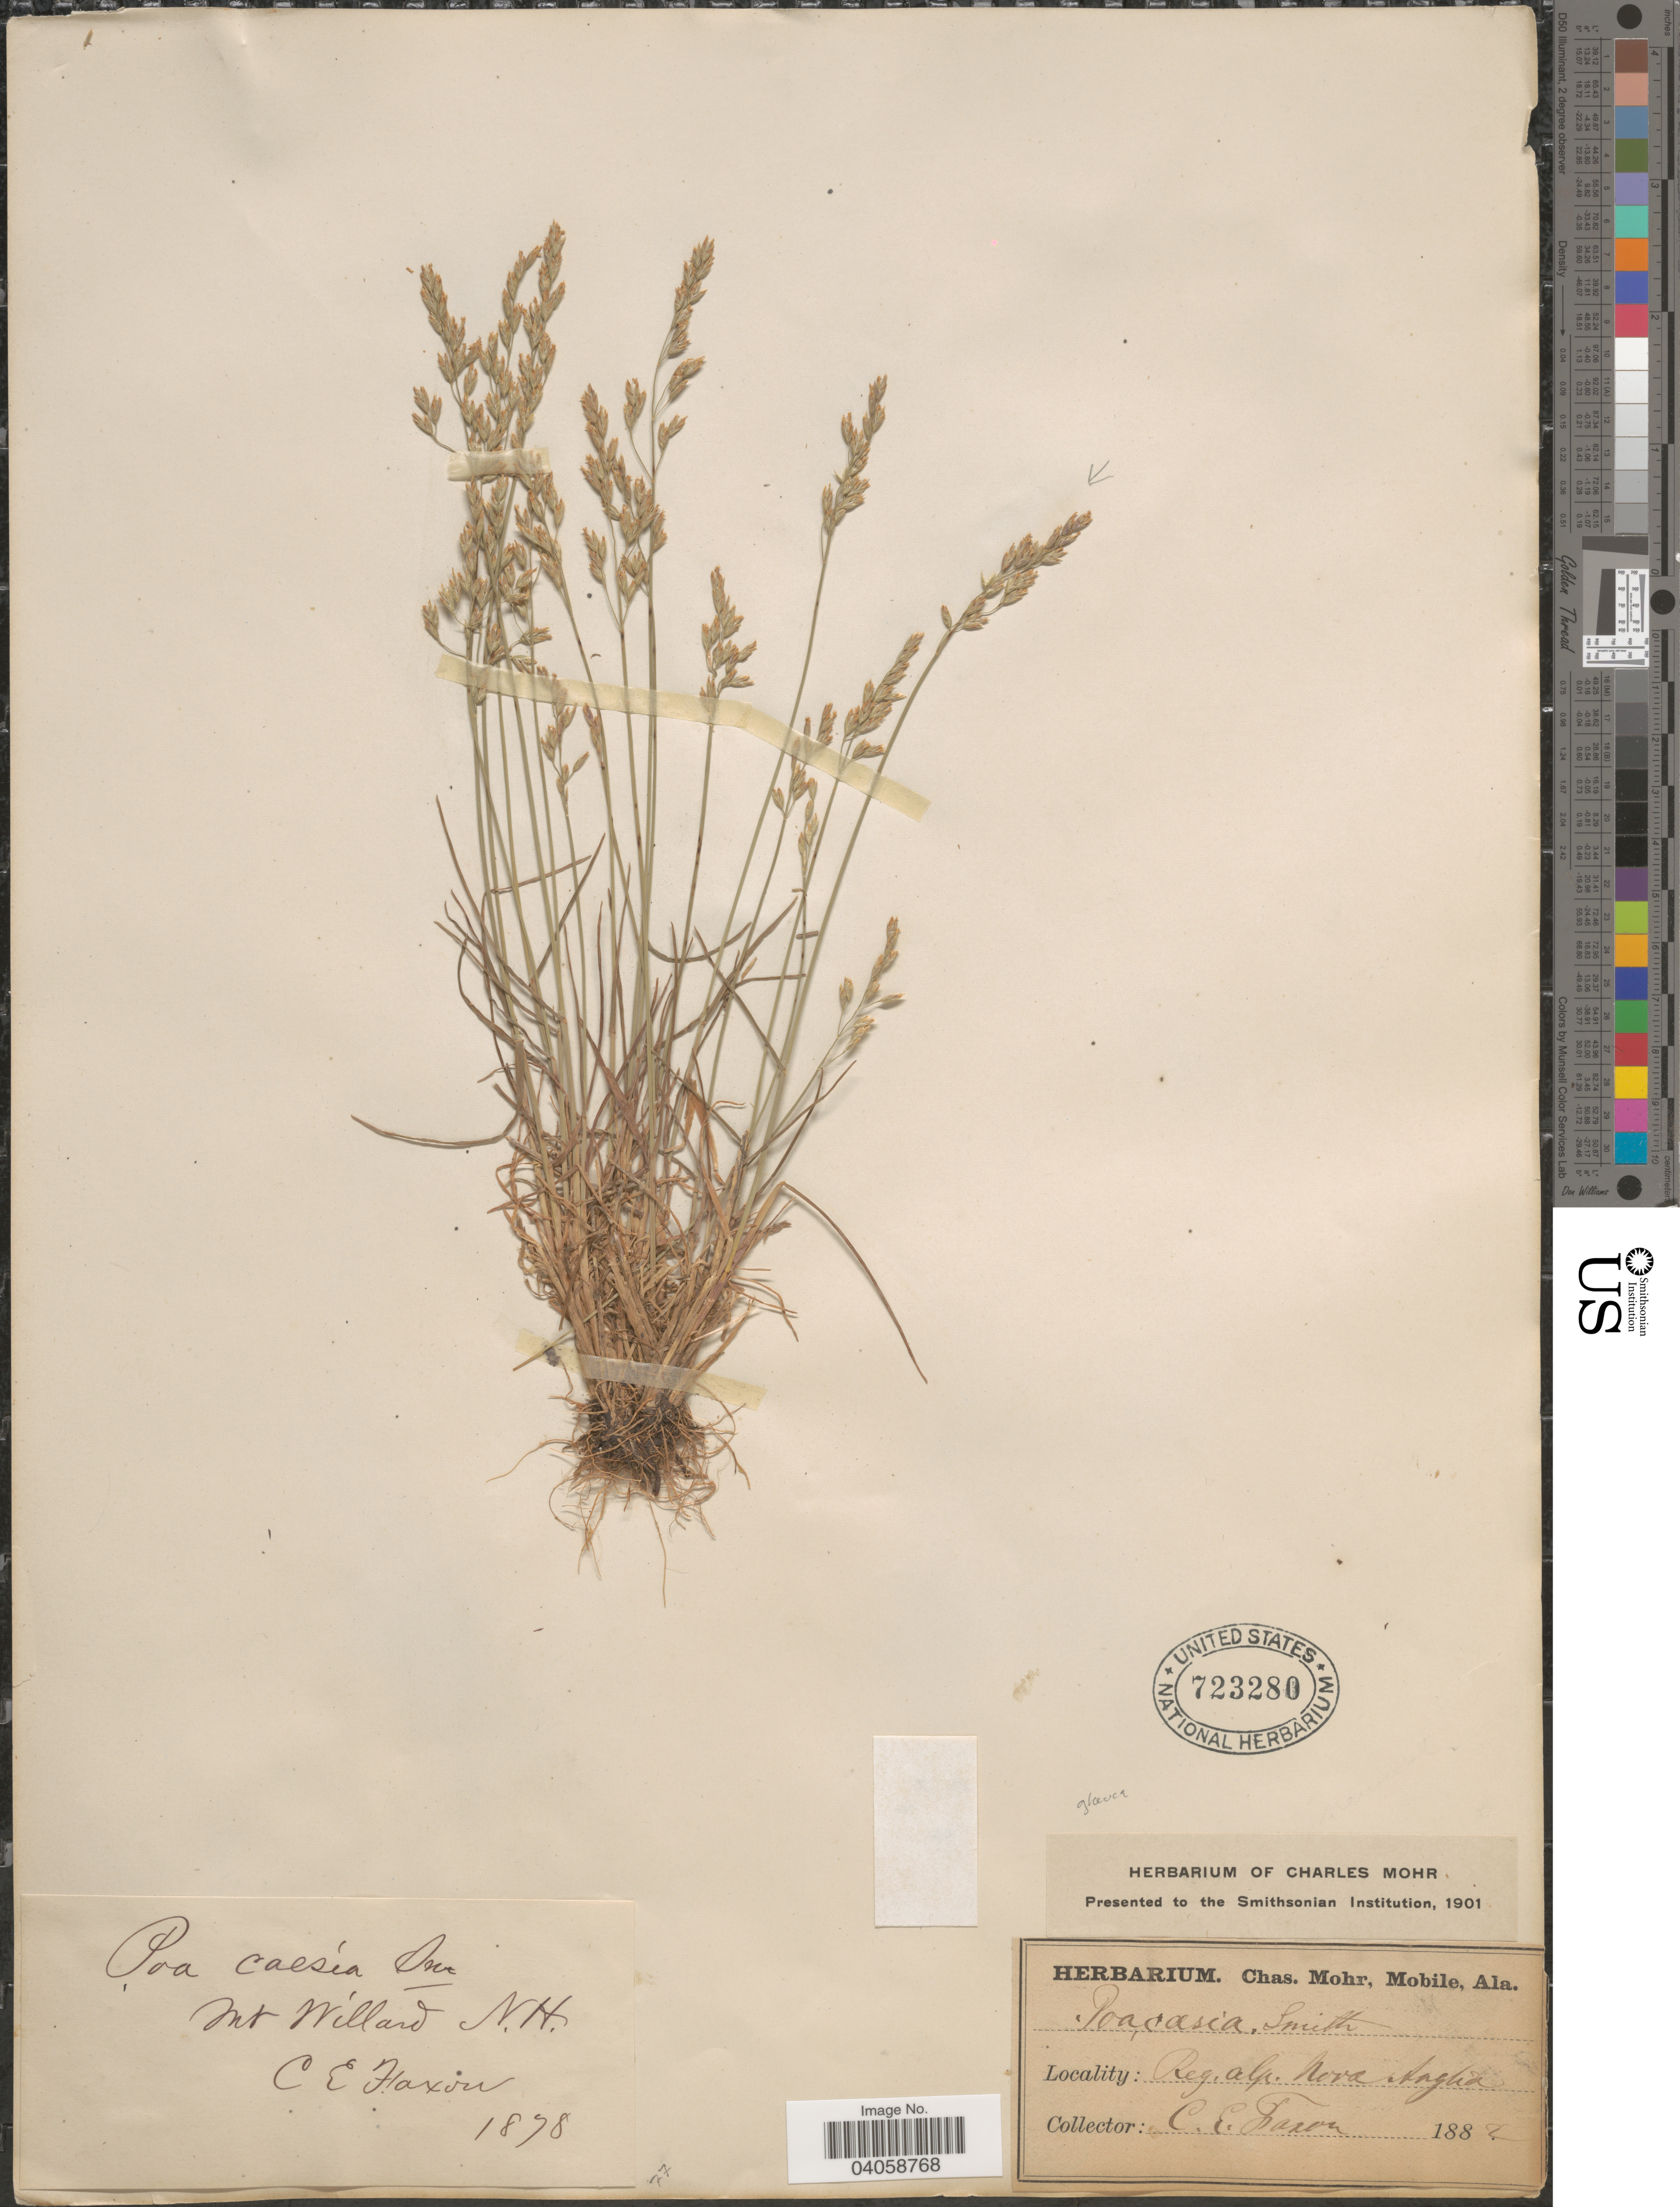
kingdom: Plantae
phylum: Tracheophyta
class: Liliopsida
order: Poales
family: Poaceae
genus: Poa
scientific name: Poa glauca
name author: Vahl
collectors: C. Faxon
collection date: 1878/1882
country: United States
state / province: New Hampshire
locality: Mt Willard. Reg. alp. Nova Anglia.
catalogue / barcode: US 723280